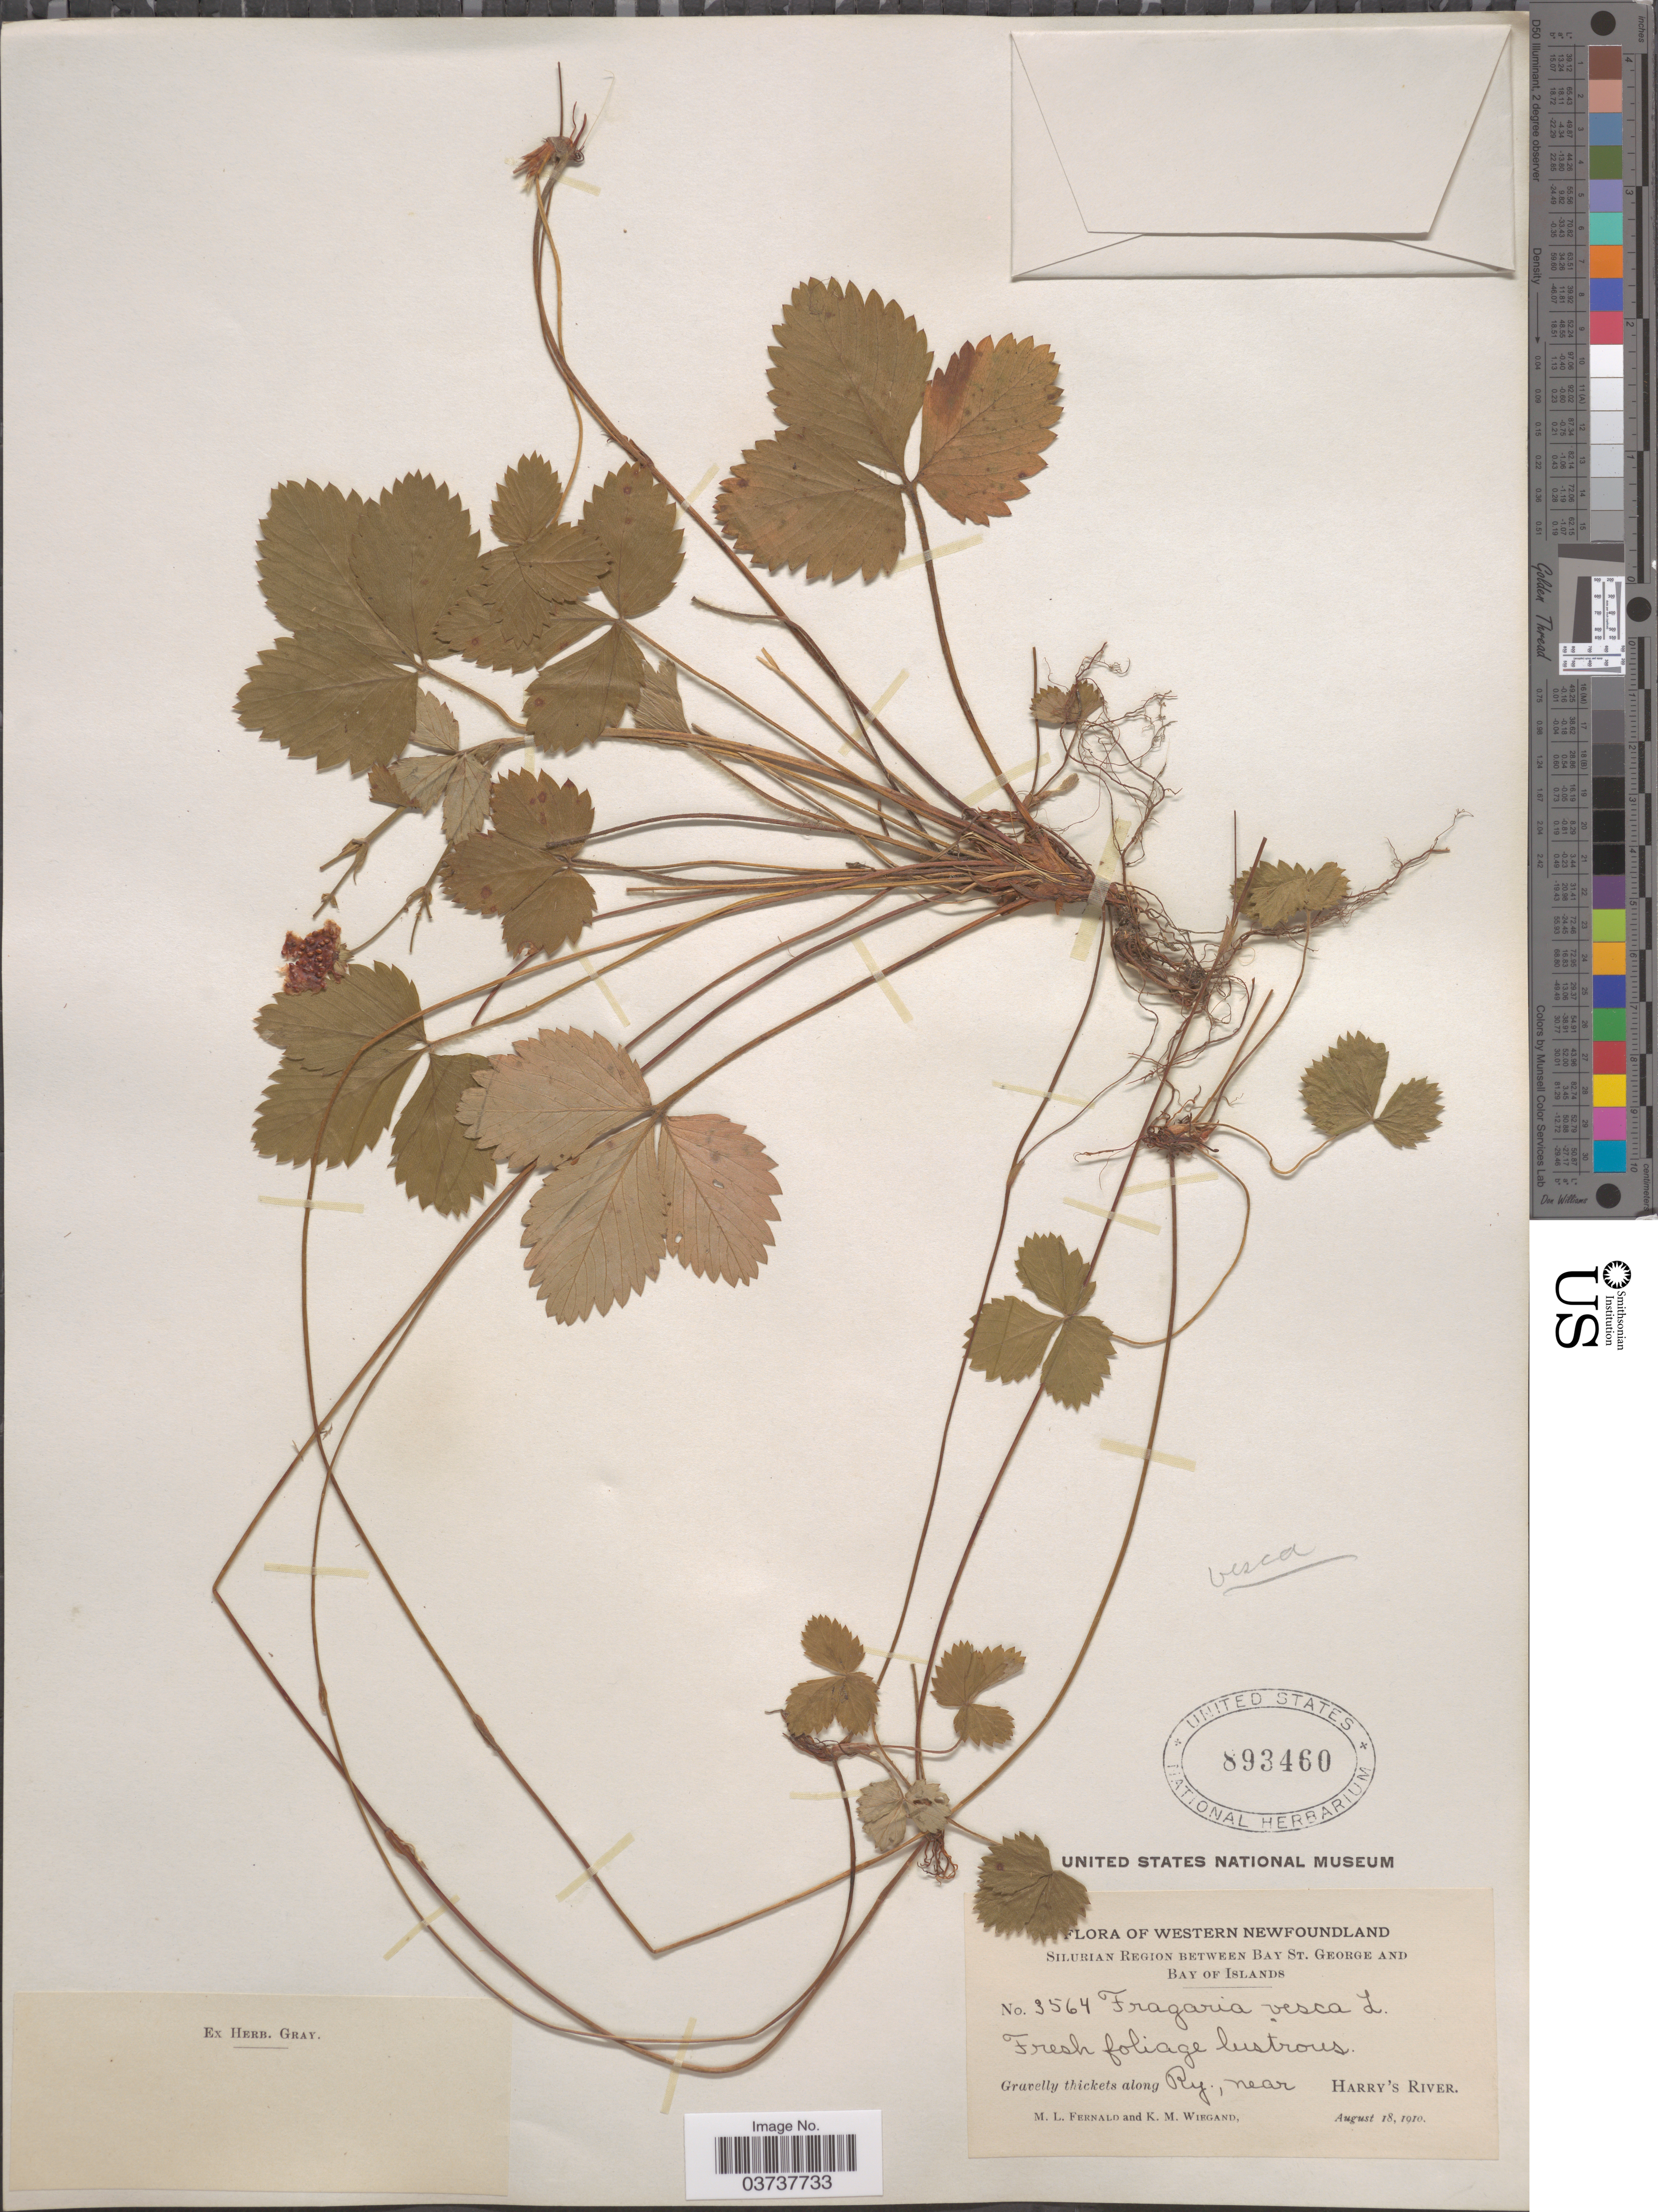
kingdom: Plantae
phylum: Tracheophyta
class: Magnoliopsida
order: Rosales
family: Rosaceae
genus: Fragaria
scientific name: Fragaria virginiana subsp. glauca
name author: (S. Watson) Staudt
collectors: M. L. Fernald & K. M. Wiegand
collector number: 3564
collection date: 1910-08-18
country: Canada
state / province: Newfoundland and Labrador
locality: Western Newfoundland. Silurian Region between Bay St. George and Bay of Islands. Gravelly thickets along Ry., near Harry's River.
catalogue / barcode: US 893460